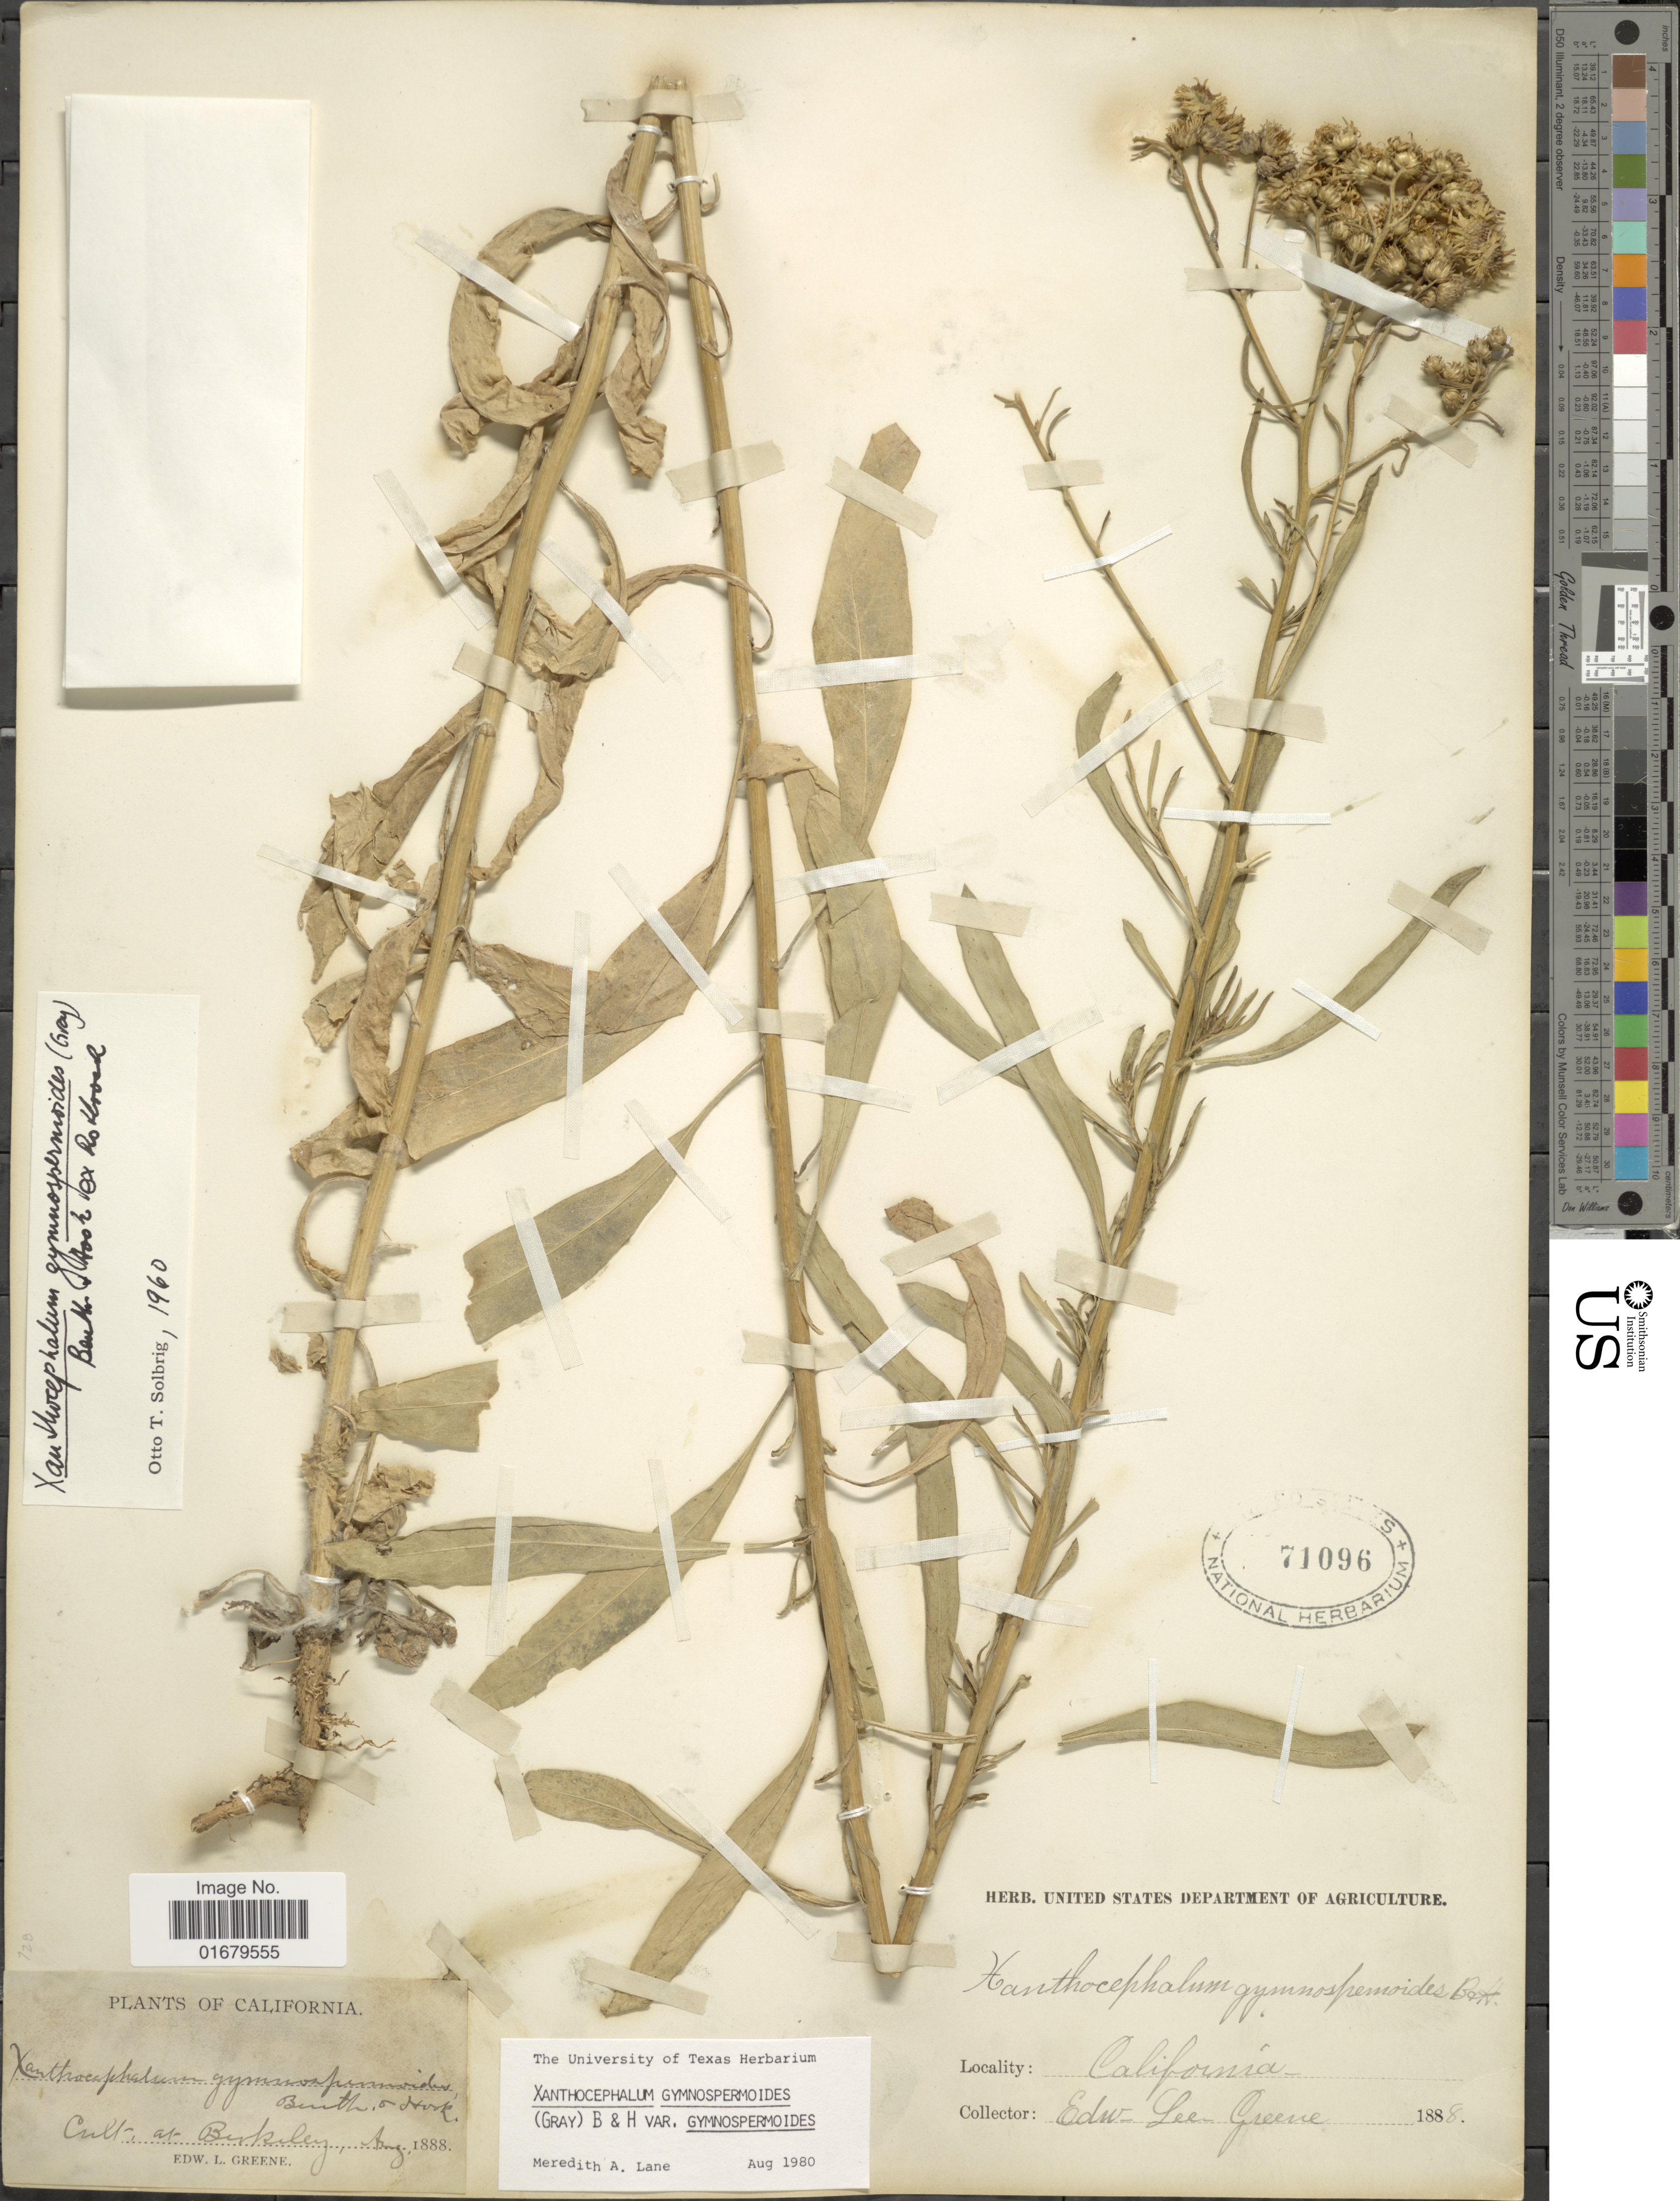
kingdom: Plantae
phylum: Tracheophyta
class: Magnoliopsida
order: Asterales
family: Asteraceae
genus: Xanthocephalum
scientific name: Xanthocephalum gymnospermoides var. gymnospermoides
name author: (A. Gray) Benth. & Hook. f.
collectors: E. L. Greene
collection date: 1888-08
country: United States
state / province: California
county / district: Alameda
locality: Cult. at Berkeley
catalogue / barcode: US 71096